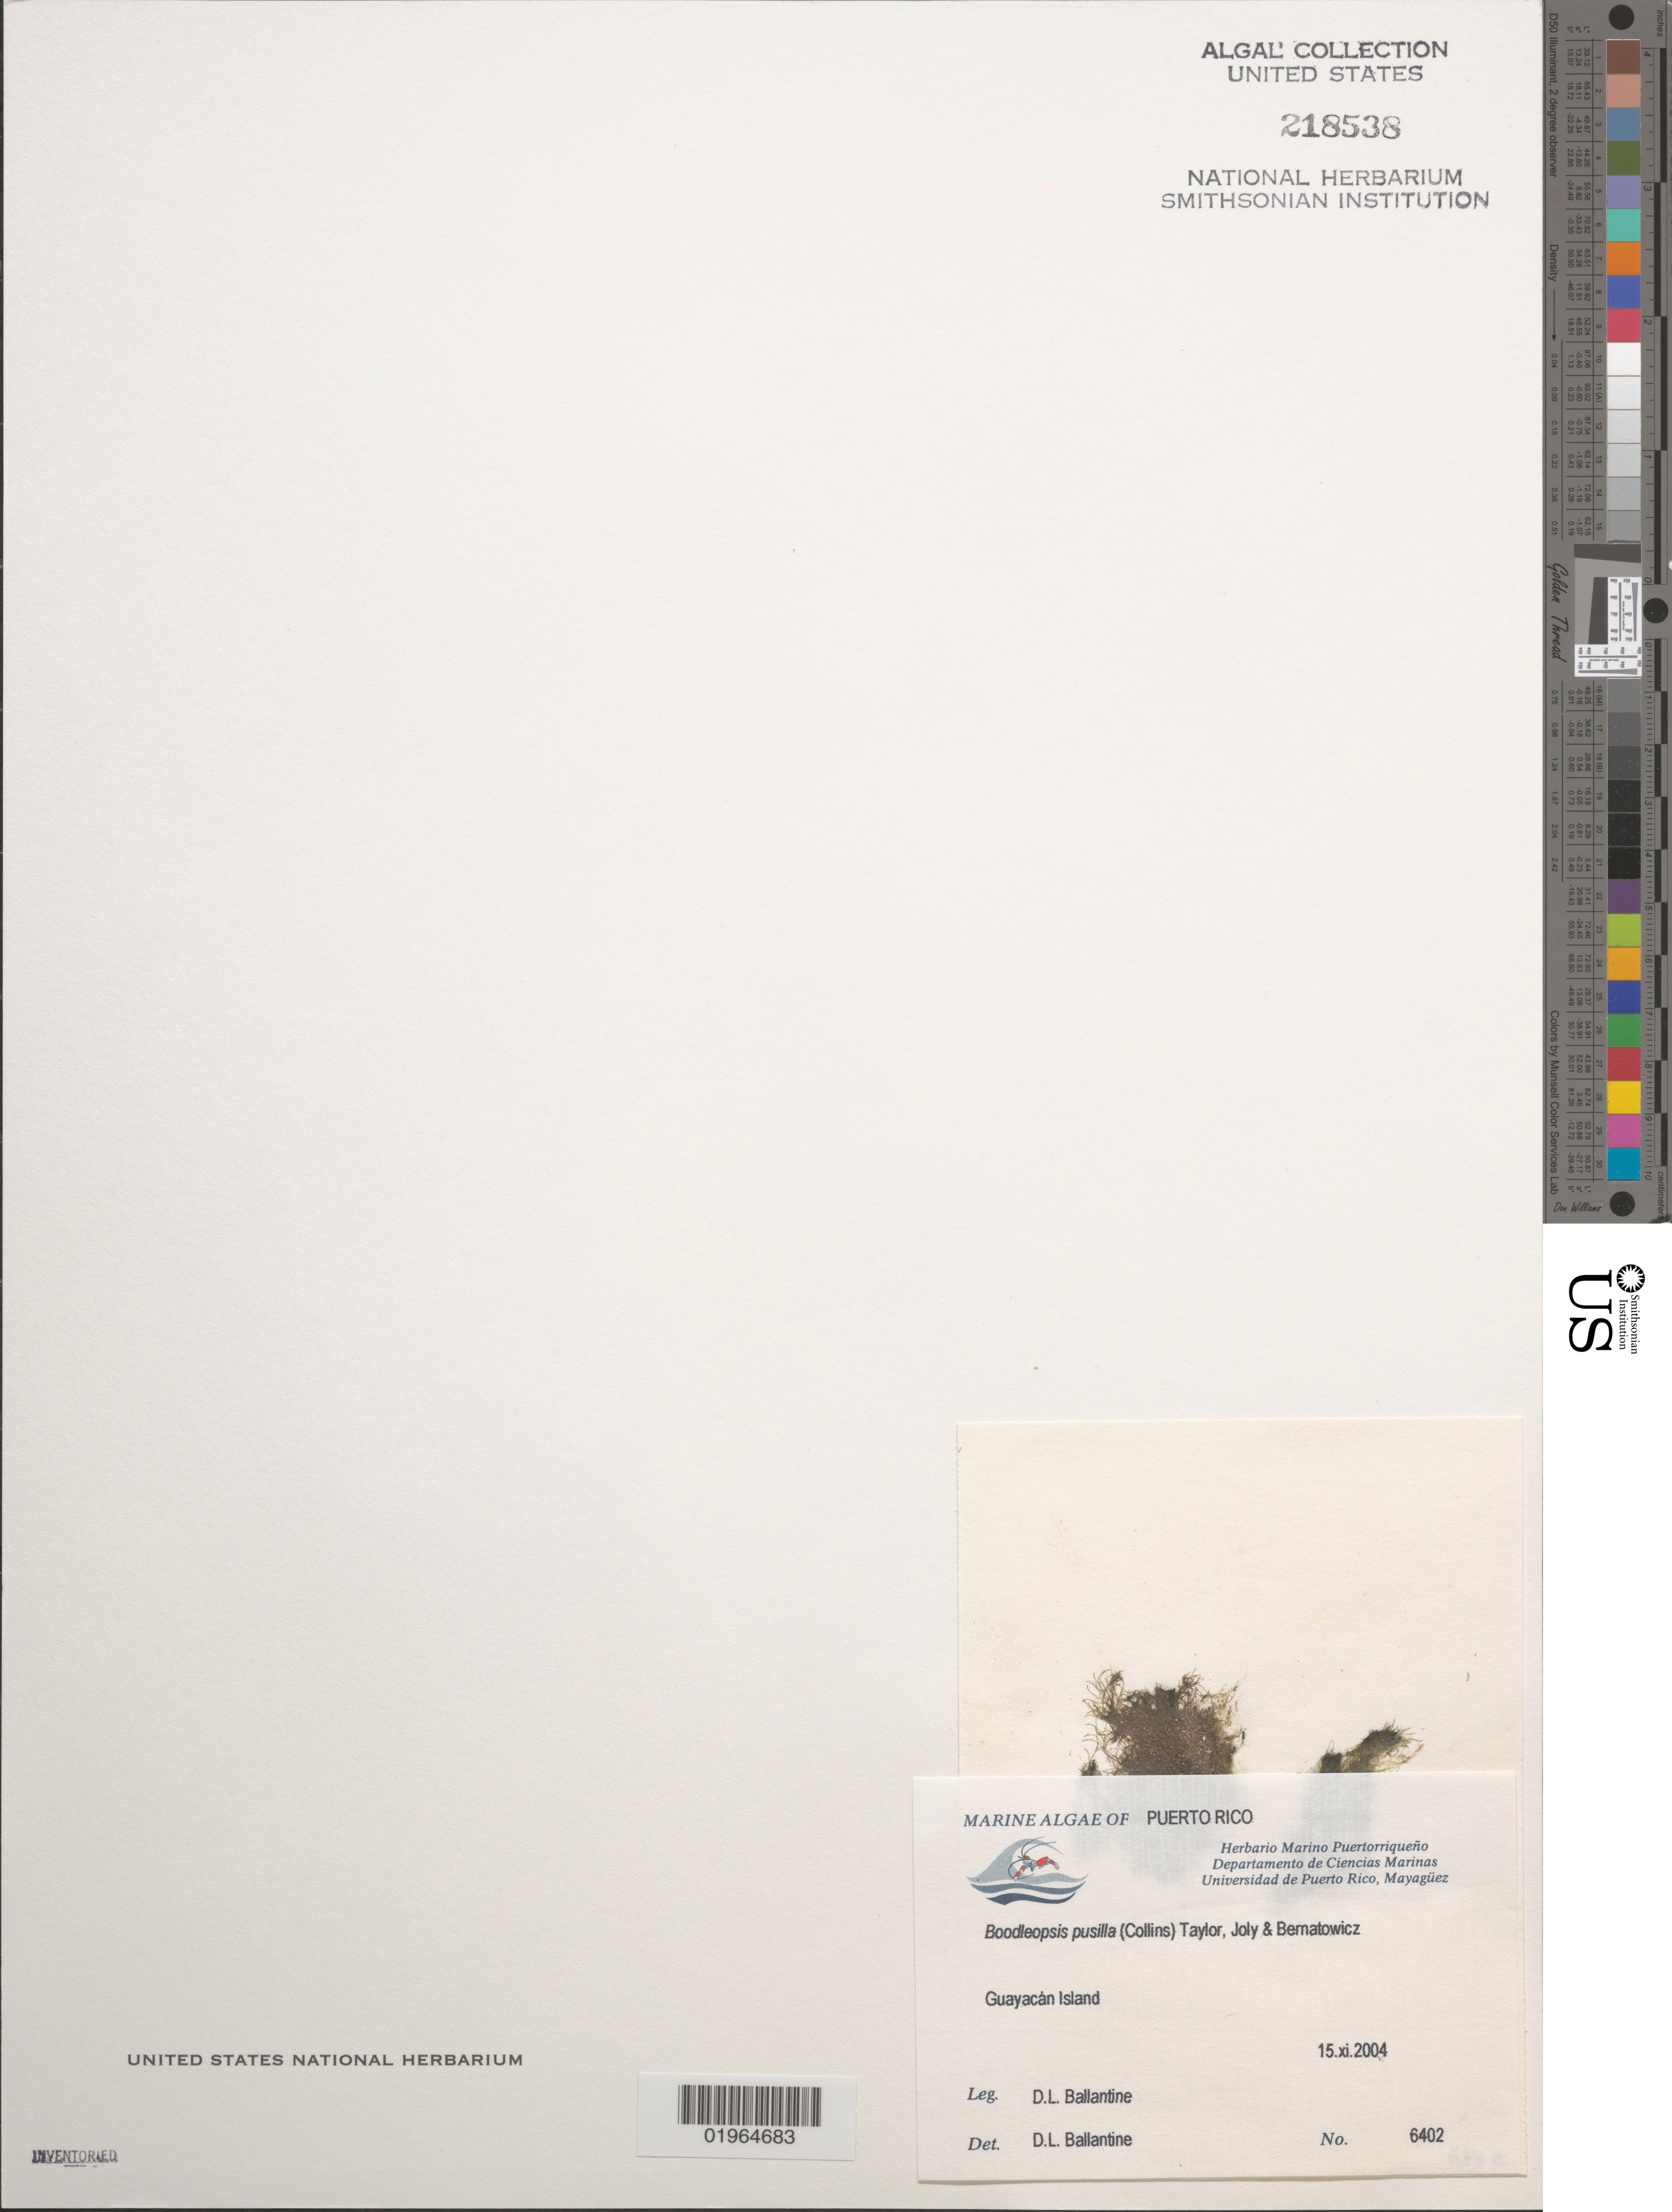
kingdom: Plantae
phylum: Chlorophyta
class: Ulvophyceae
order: Bryopsidales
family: Udoteaceae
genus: Boodleopsis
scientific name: Boodleopsis pusilla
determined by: Ballantine, D. L.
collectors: D.L. Ballantine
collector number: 6402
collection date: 2004-11-15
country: Puerto Rico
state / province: Lajas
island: Guayacan Island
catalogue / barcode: US 218538